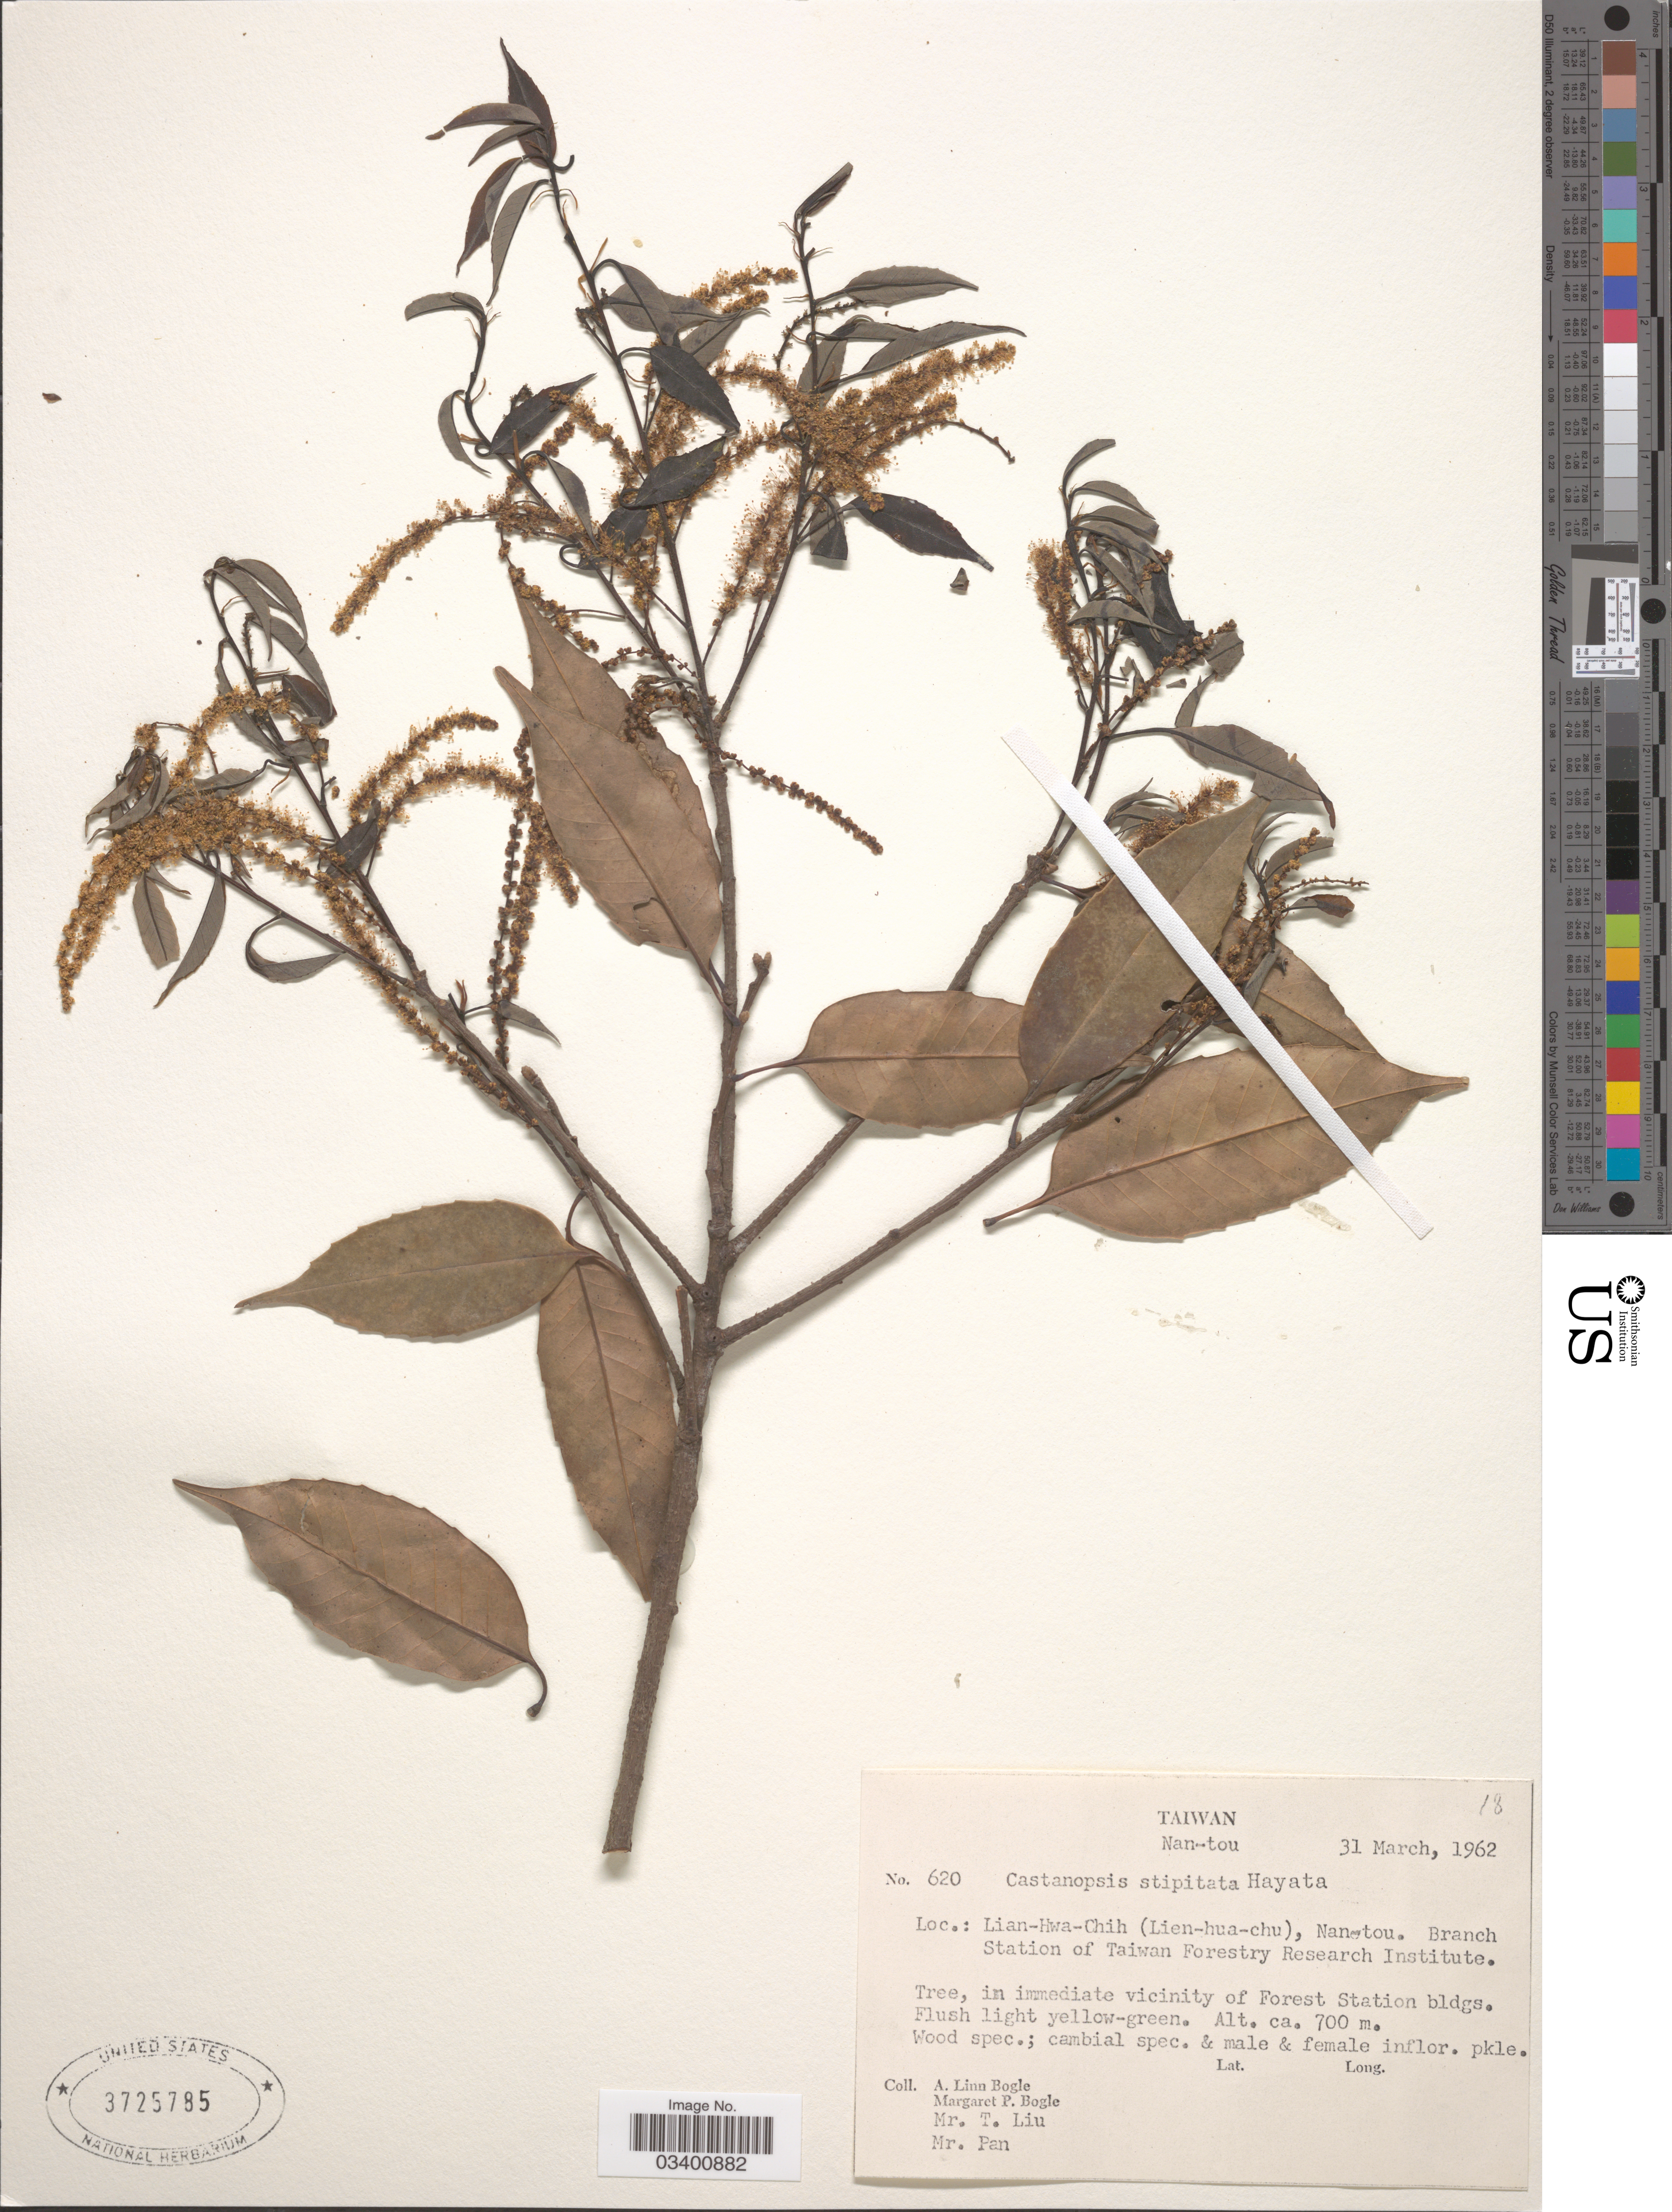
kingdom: Plantae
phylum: Tracheophyta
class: Magnoliopsida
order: Fagales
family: Fagaceae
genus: Castanopsis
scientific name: Castanopsis carlesii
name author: (Hemsl.) Hayata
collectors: Bogle, A.L., M. Bogle, T. Liu & Mr. Pan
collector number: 620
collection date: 1962-03-31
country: Taiwan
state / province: Nantou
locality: Nan-tou. Lian-Hwa-Chih (Lien-hua-chu), Nan-tou. Branch Station of Taiwan Forestry Research Institute.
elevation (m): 700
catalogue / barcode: US 3725785